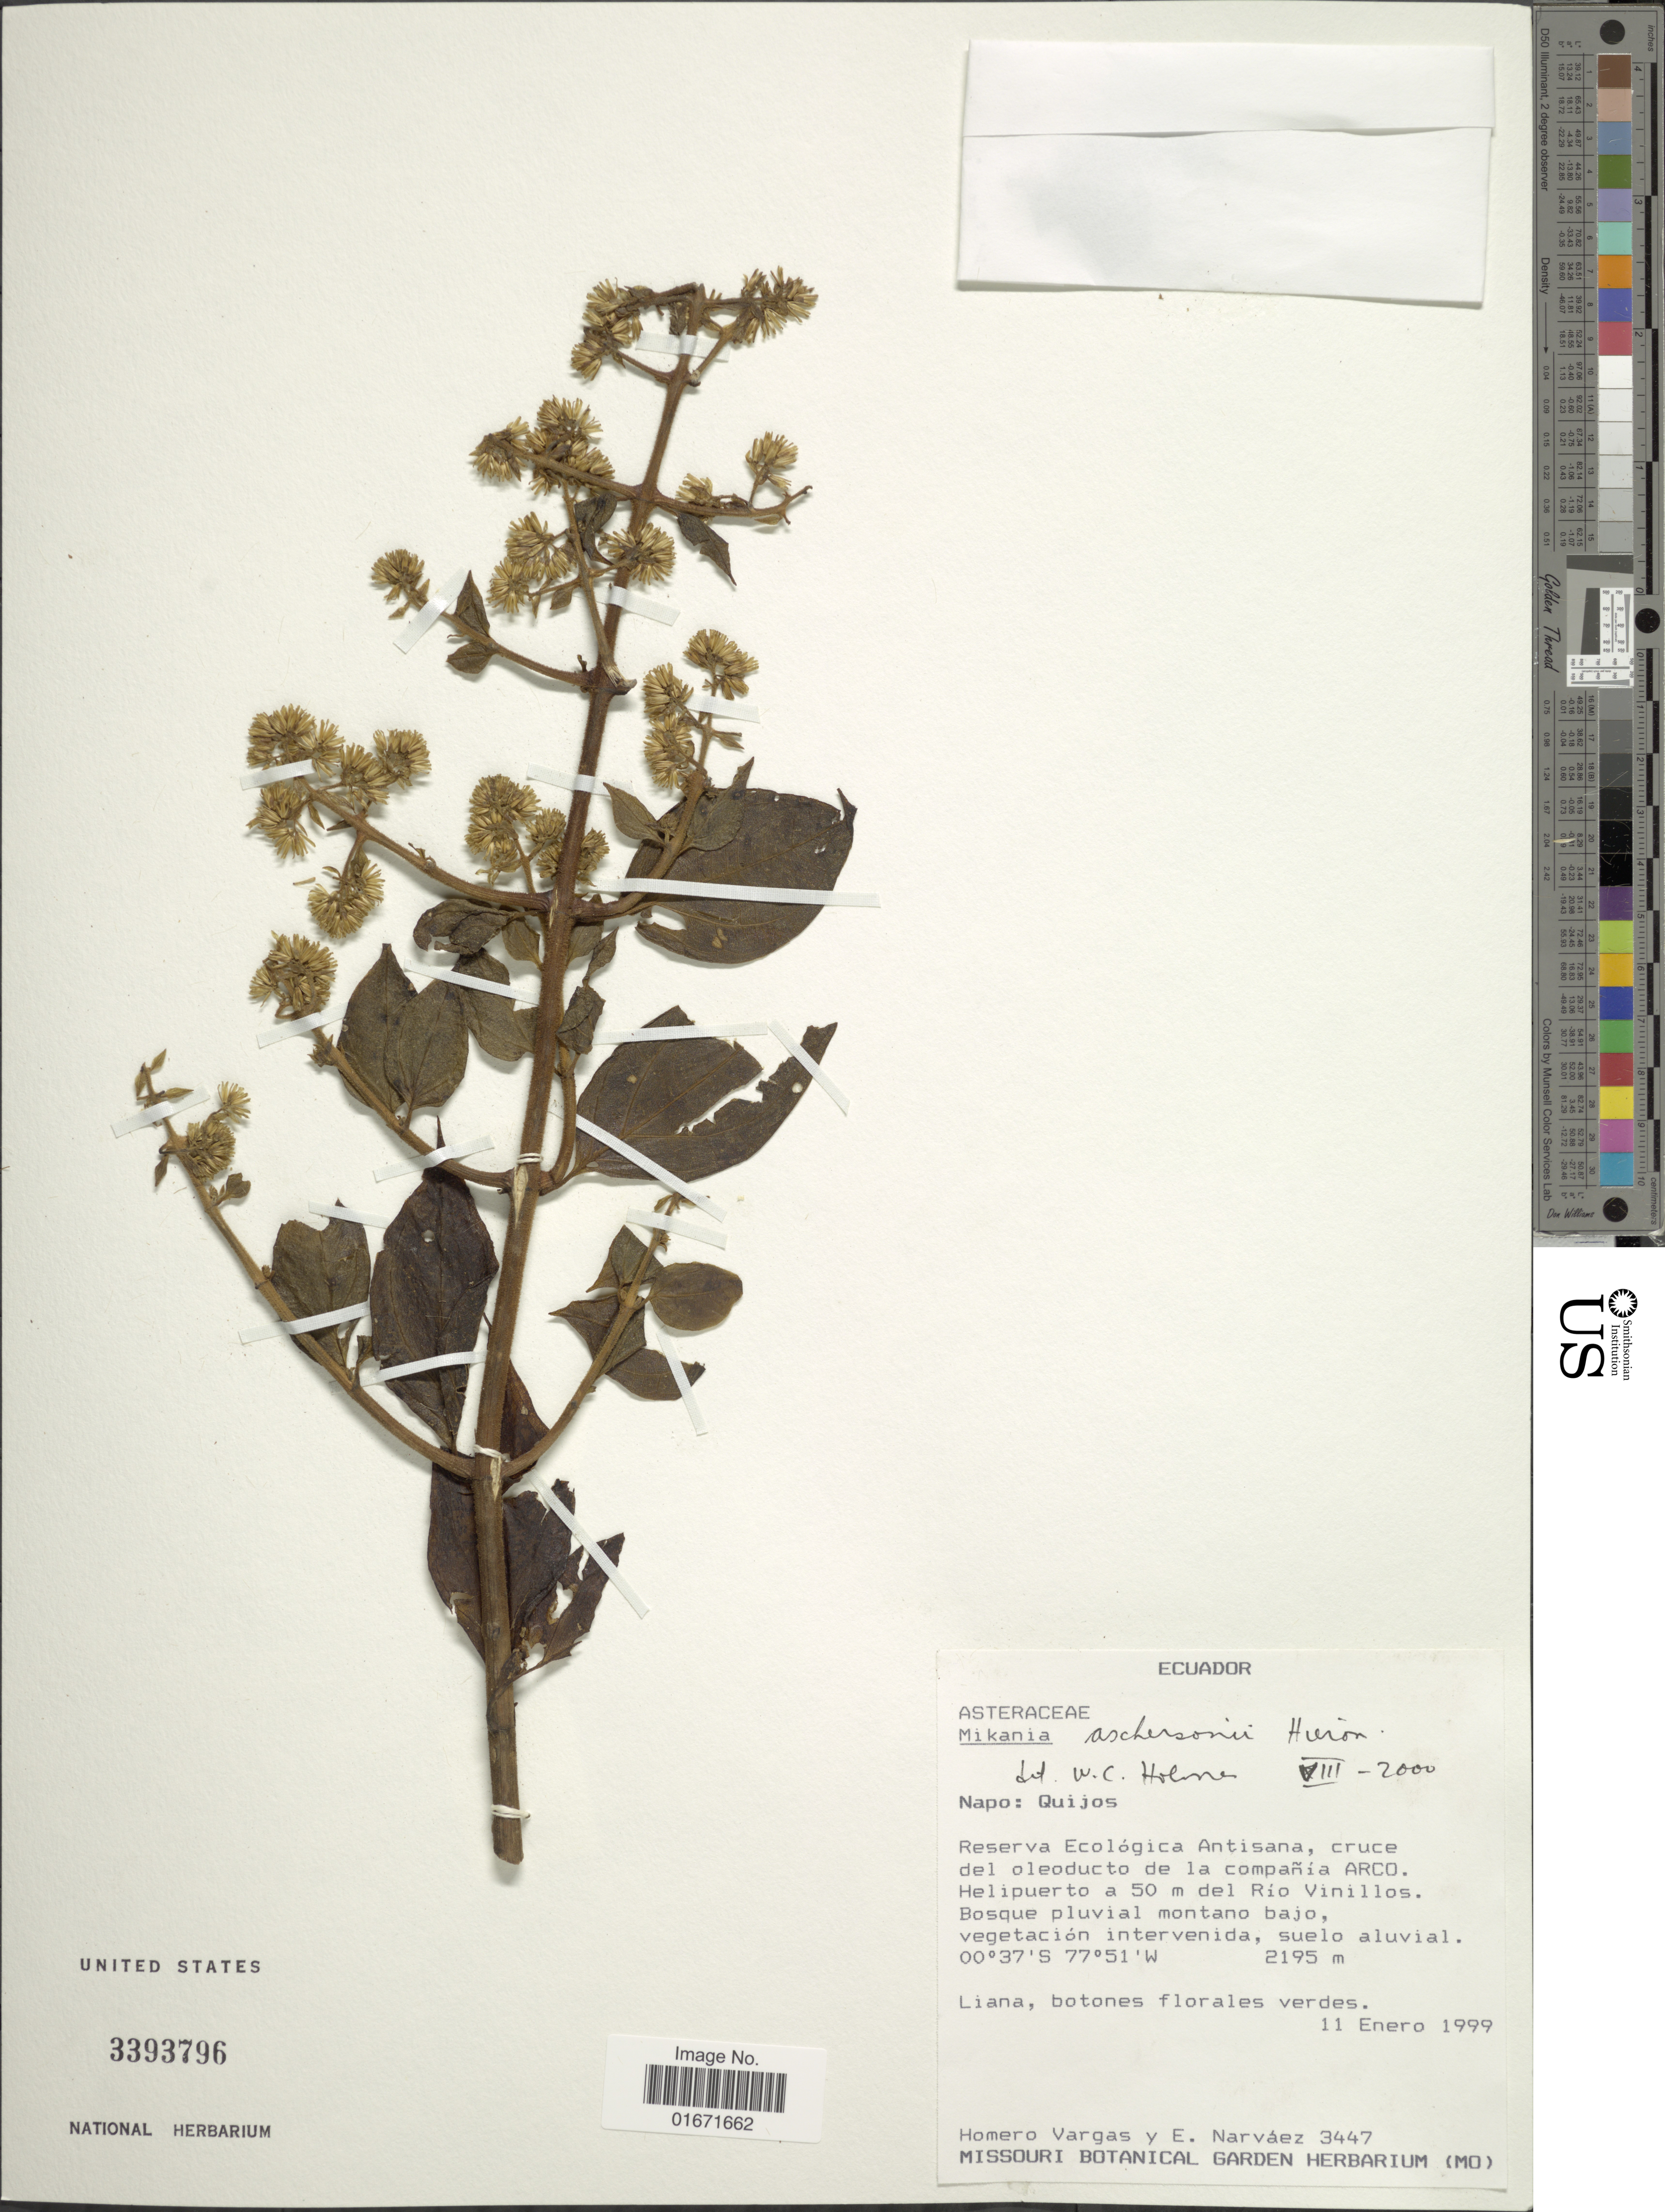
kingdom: Plantae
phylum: Tracheophyta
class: Magnoliopsida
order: Asterales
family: Asteraceae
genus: Mikania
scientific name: Mikania aschersonii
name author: Hieron.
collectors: H. Vargas & E. Narváez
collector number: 3447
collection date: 1999-01-11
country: Ecuador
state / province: Napo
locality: Napo: Quijos. Reserva Ecológica Antisana, cruce del oleoducto de la compañia ARCO. Helipuerto a 50 m del Rio Vinillos. Bosque pluvial montano bajo, vegetación intervenida, suelo aluvial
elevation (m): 2195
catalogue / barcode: US 3393796